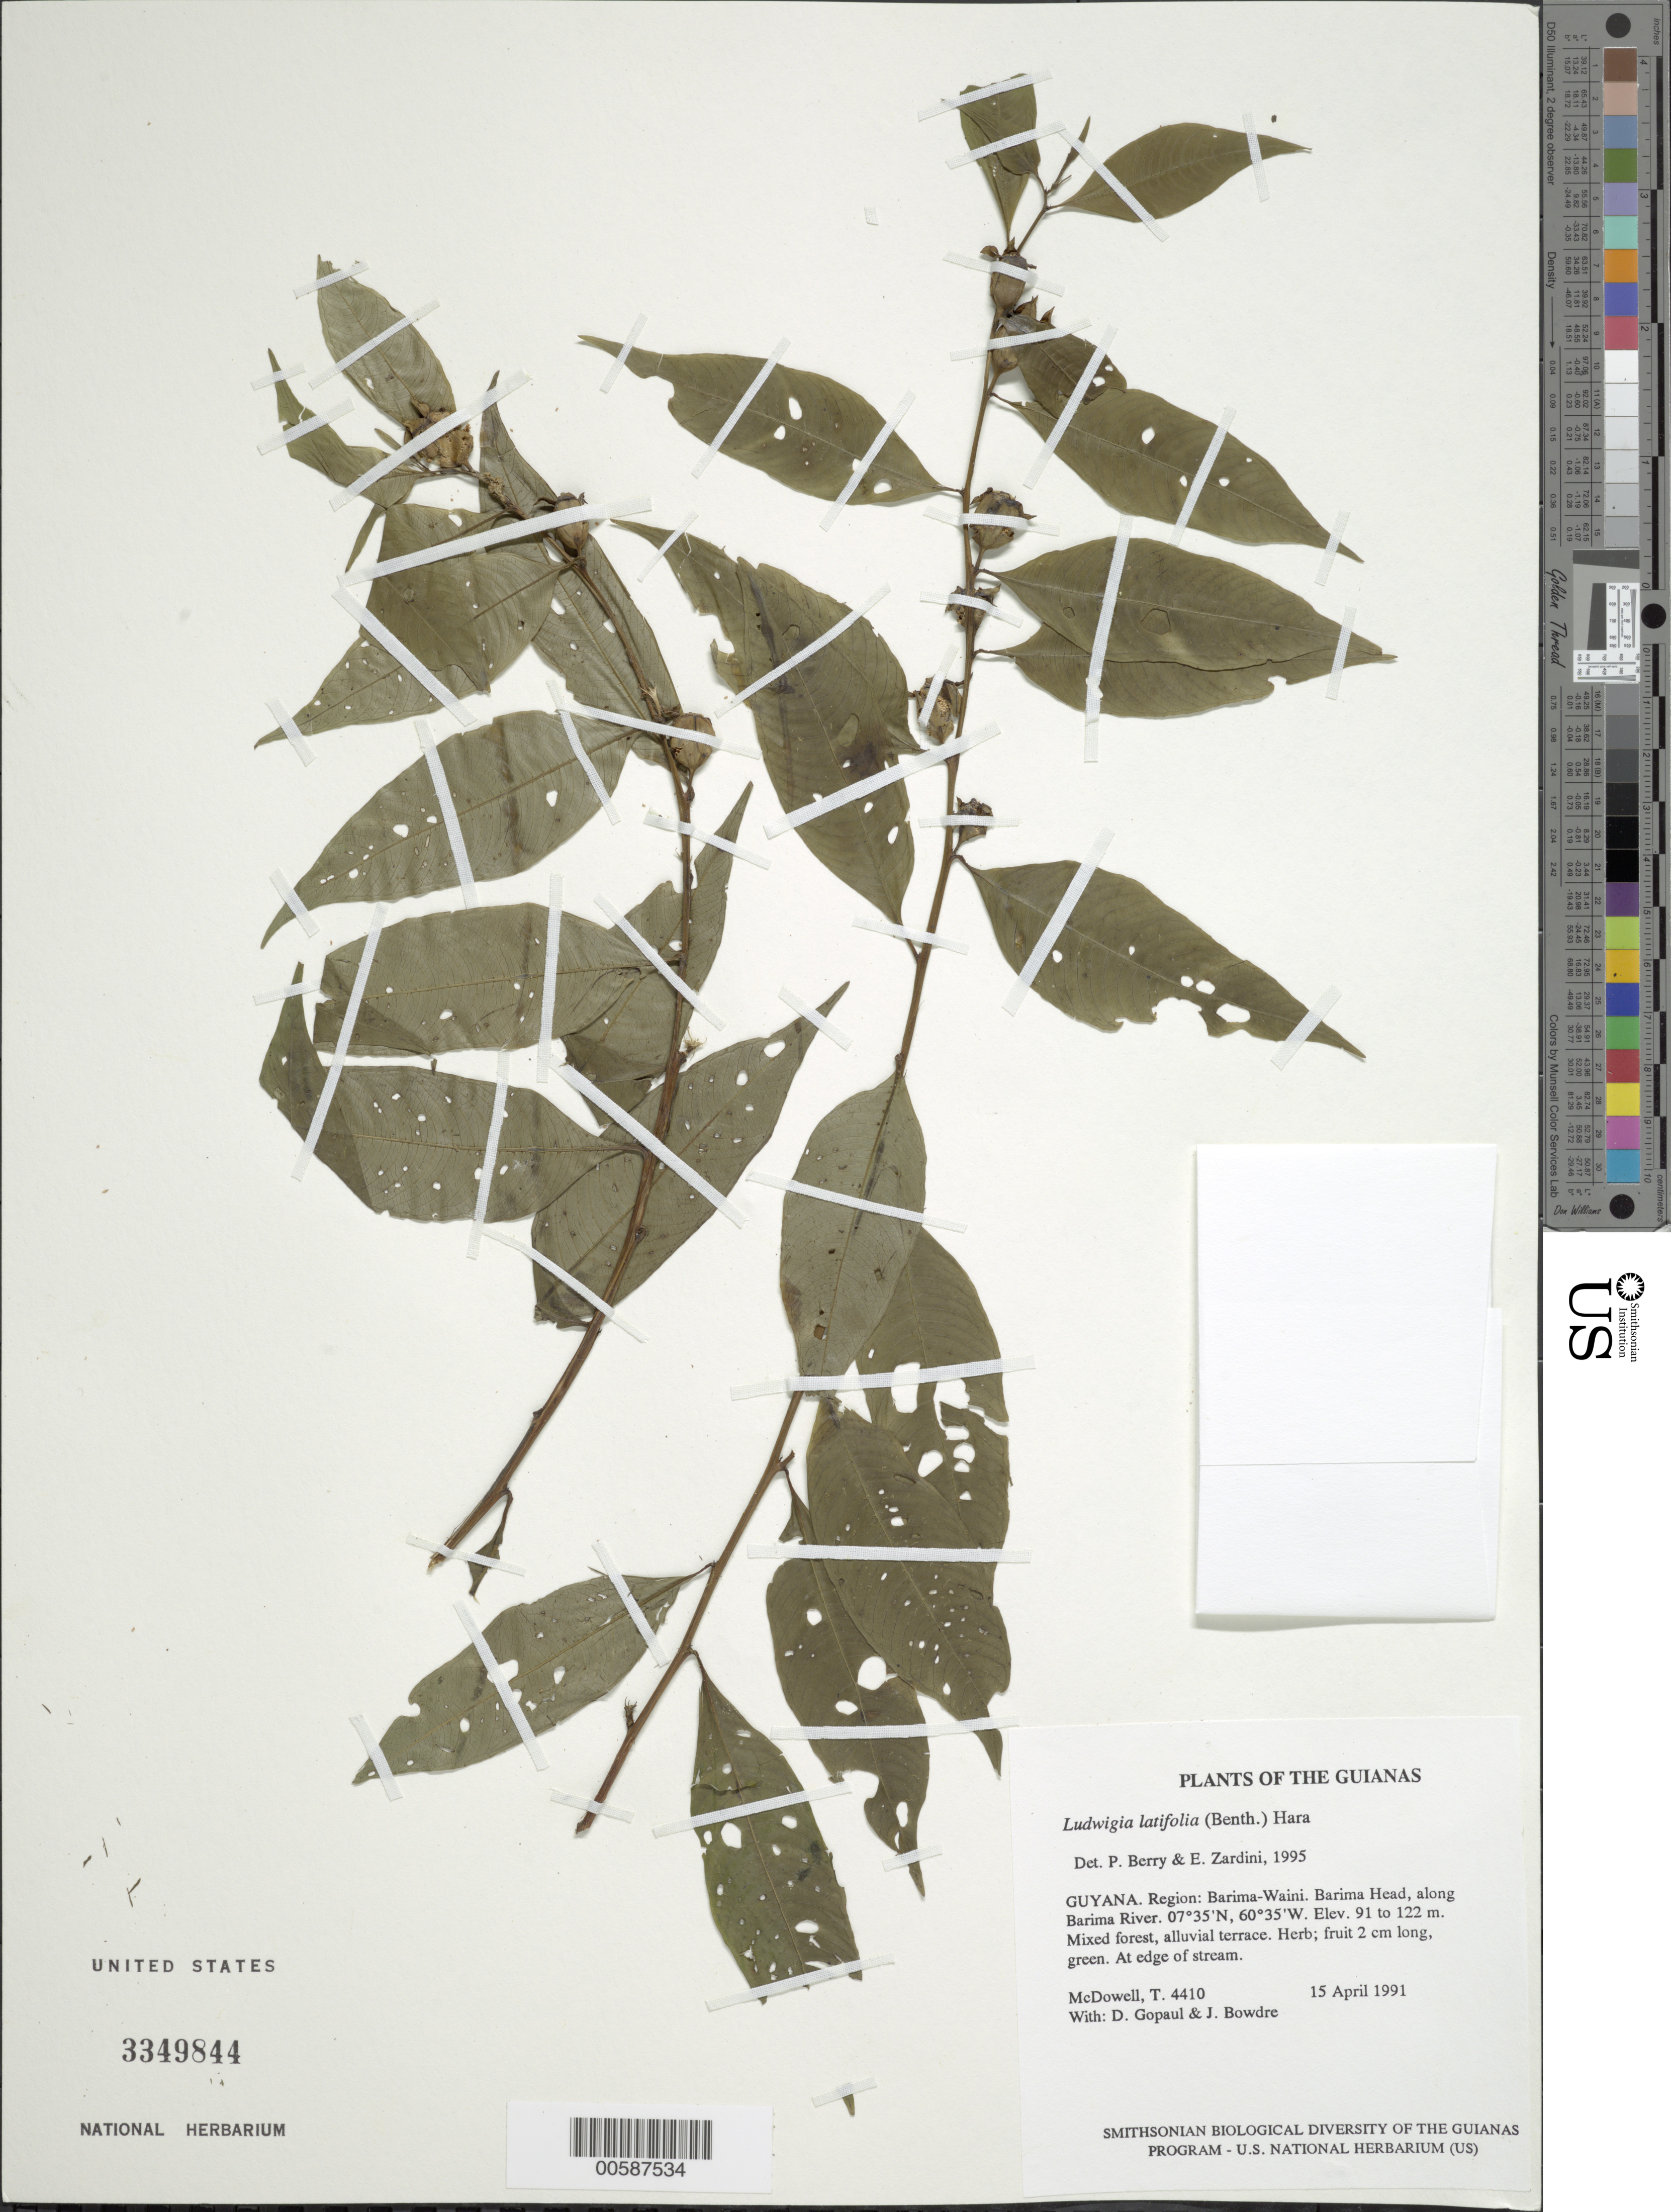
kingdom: Plantae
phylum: Tracheophyta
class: Magnoliopsida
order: Myrtales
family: Onagraceae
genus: Ludwigia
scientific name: Ludwigia latifolia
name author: (Benth.) H. Hara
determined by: Berry, P. E.; Zardini, E. M.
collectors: T. McDowell, D. Gopaul & J. Bowdre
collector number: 4410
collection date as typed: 15 April 1991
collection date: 1991-04-15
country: Guyana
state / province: Barima-Waini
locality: Barima Head, along Barima River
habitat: Mixed forest, alluvial terrace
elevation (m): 91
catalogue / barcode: US 3349844